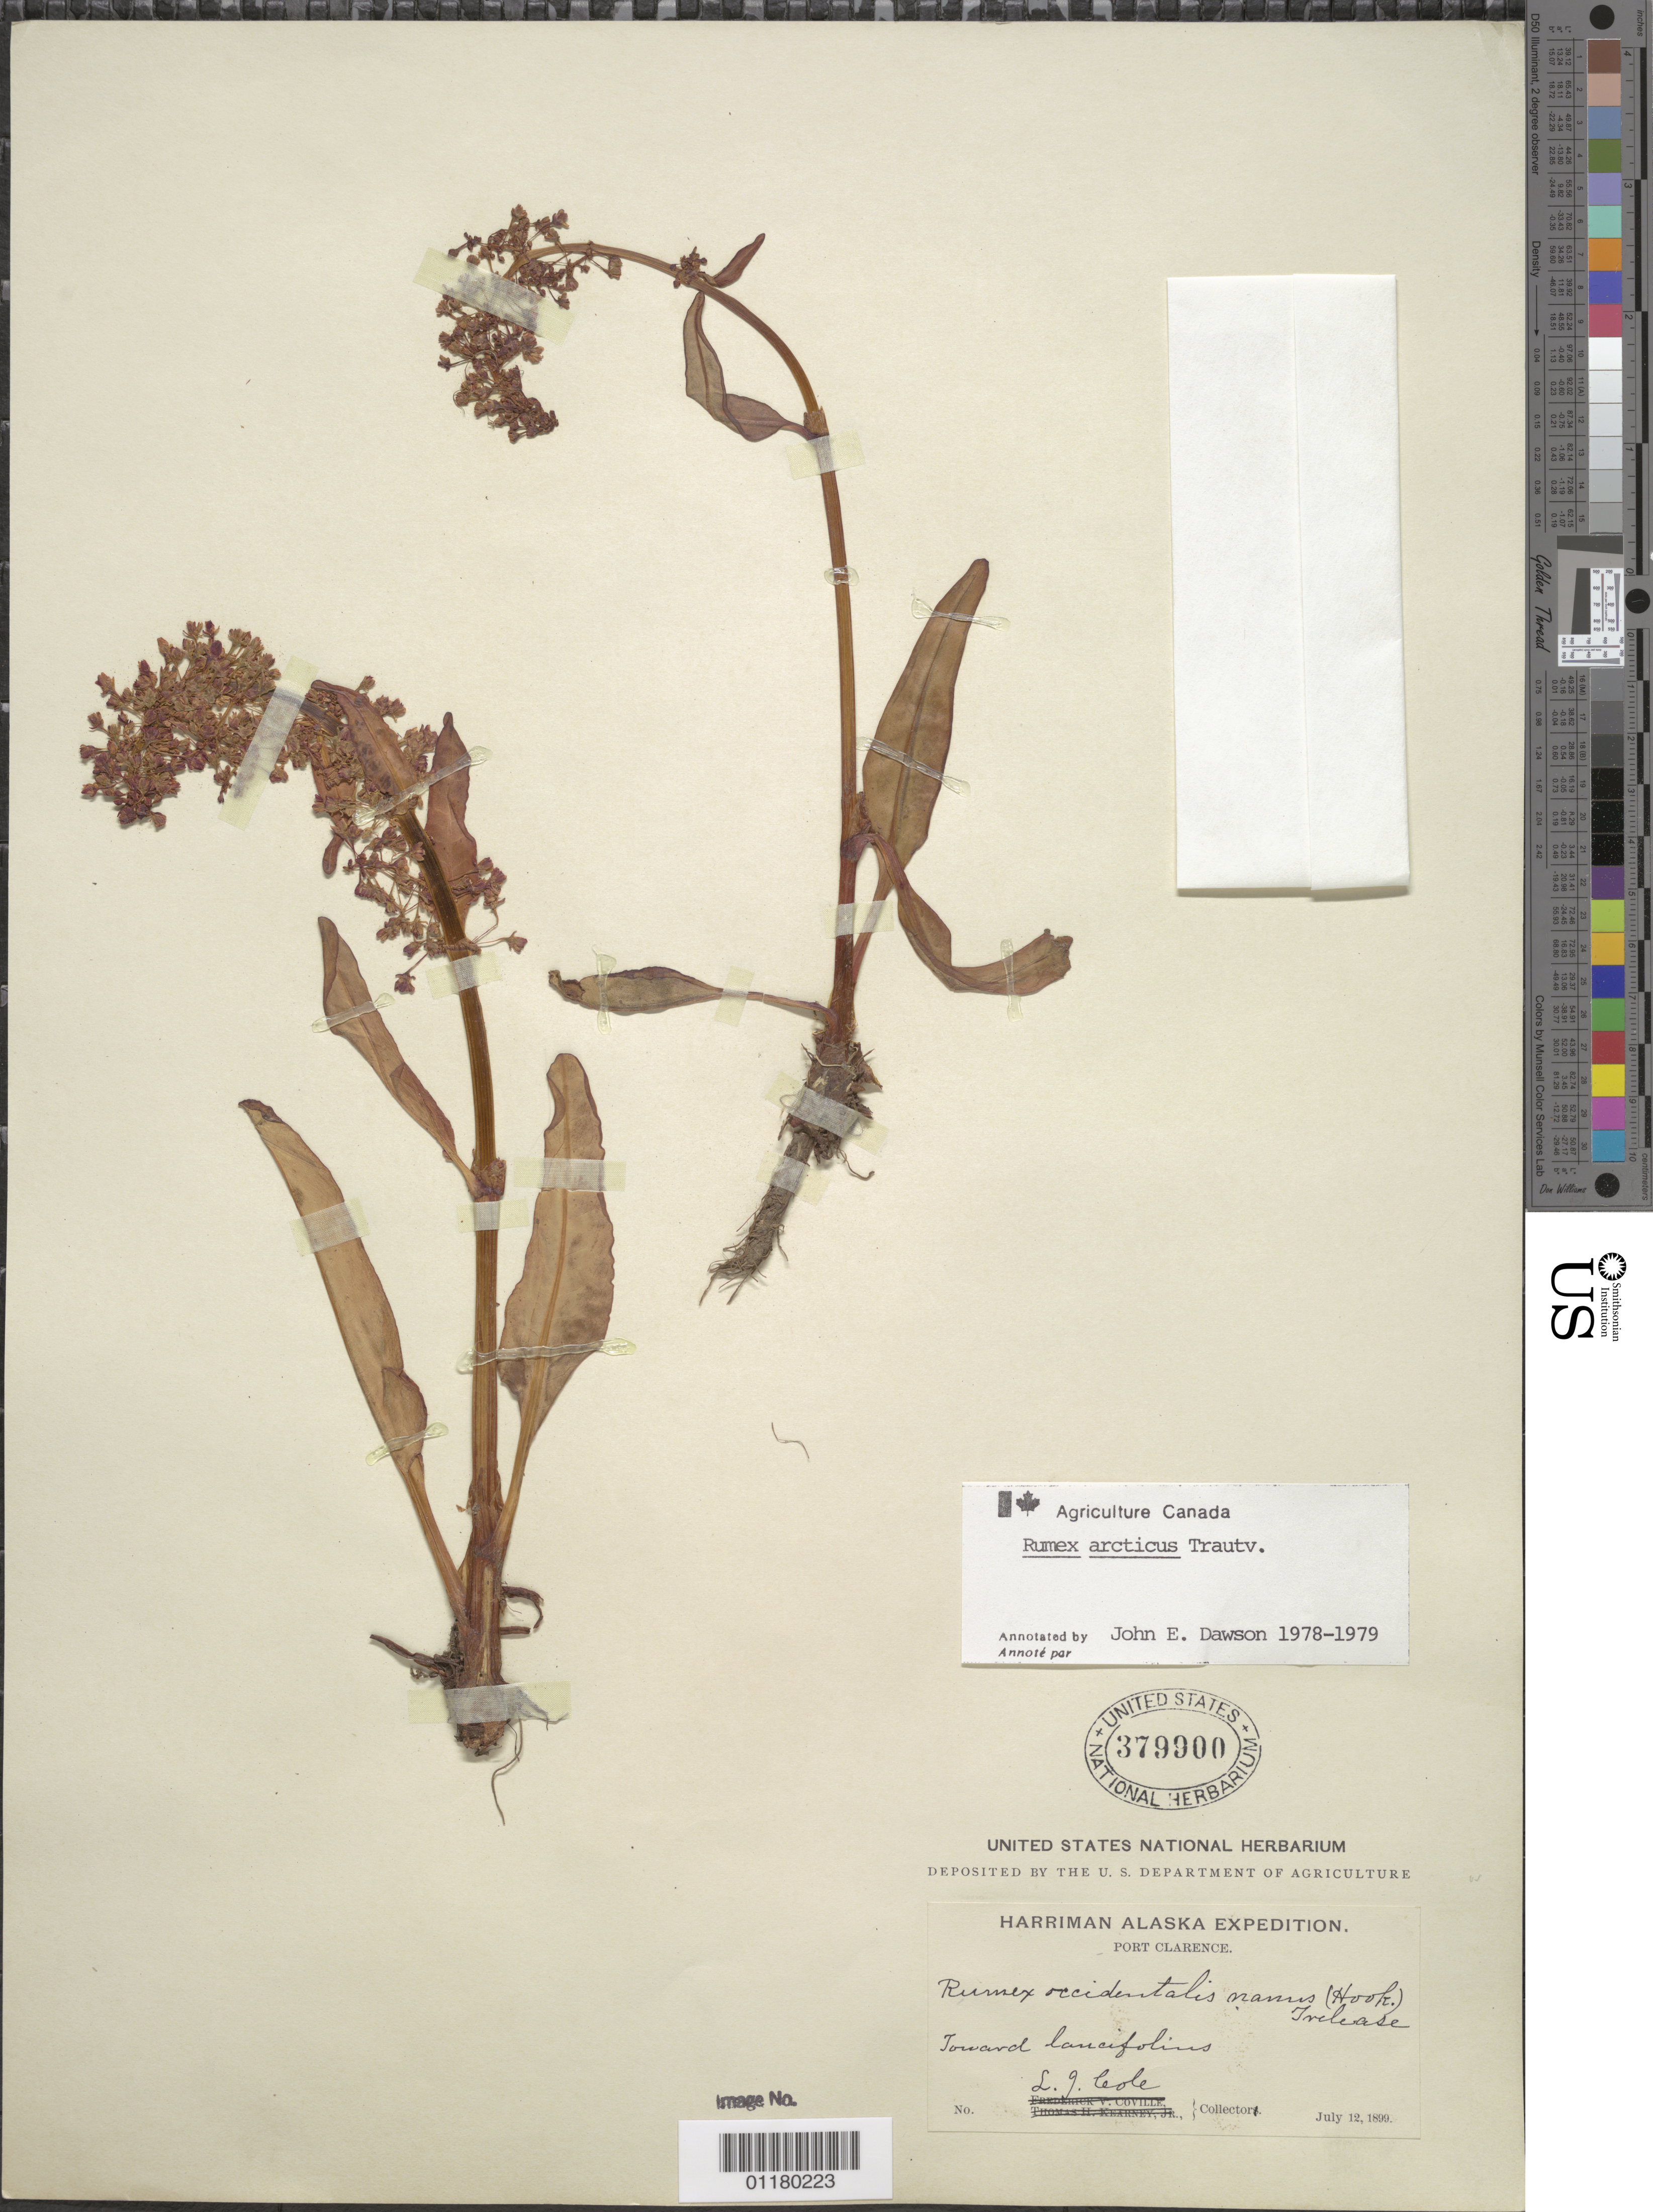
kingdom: Plantae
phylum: Tracheophyta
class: Magnoliopsida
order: Caryophyllales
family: Polygonaceae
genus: Rumex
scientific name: Rumex arcticus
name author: Trautv.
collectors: L. Cole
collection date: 1899-07-12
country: United States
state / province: Alaska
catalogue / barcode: US 379900